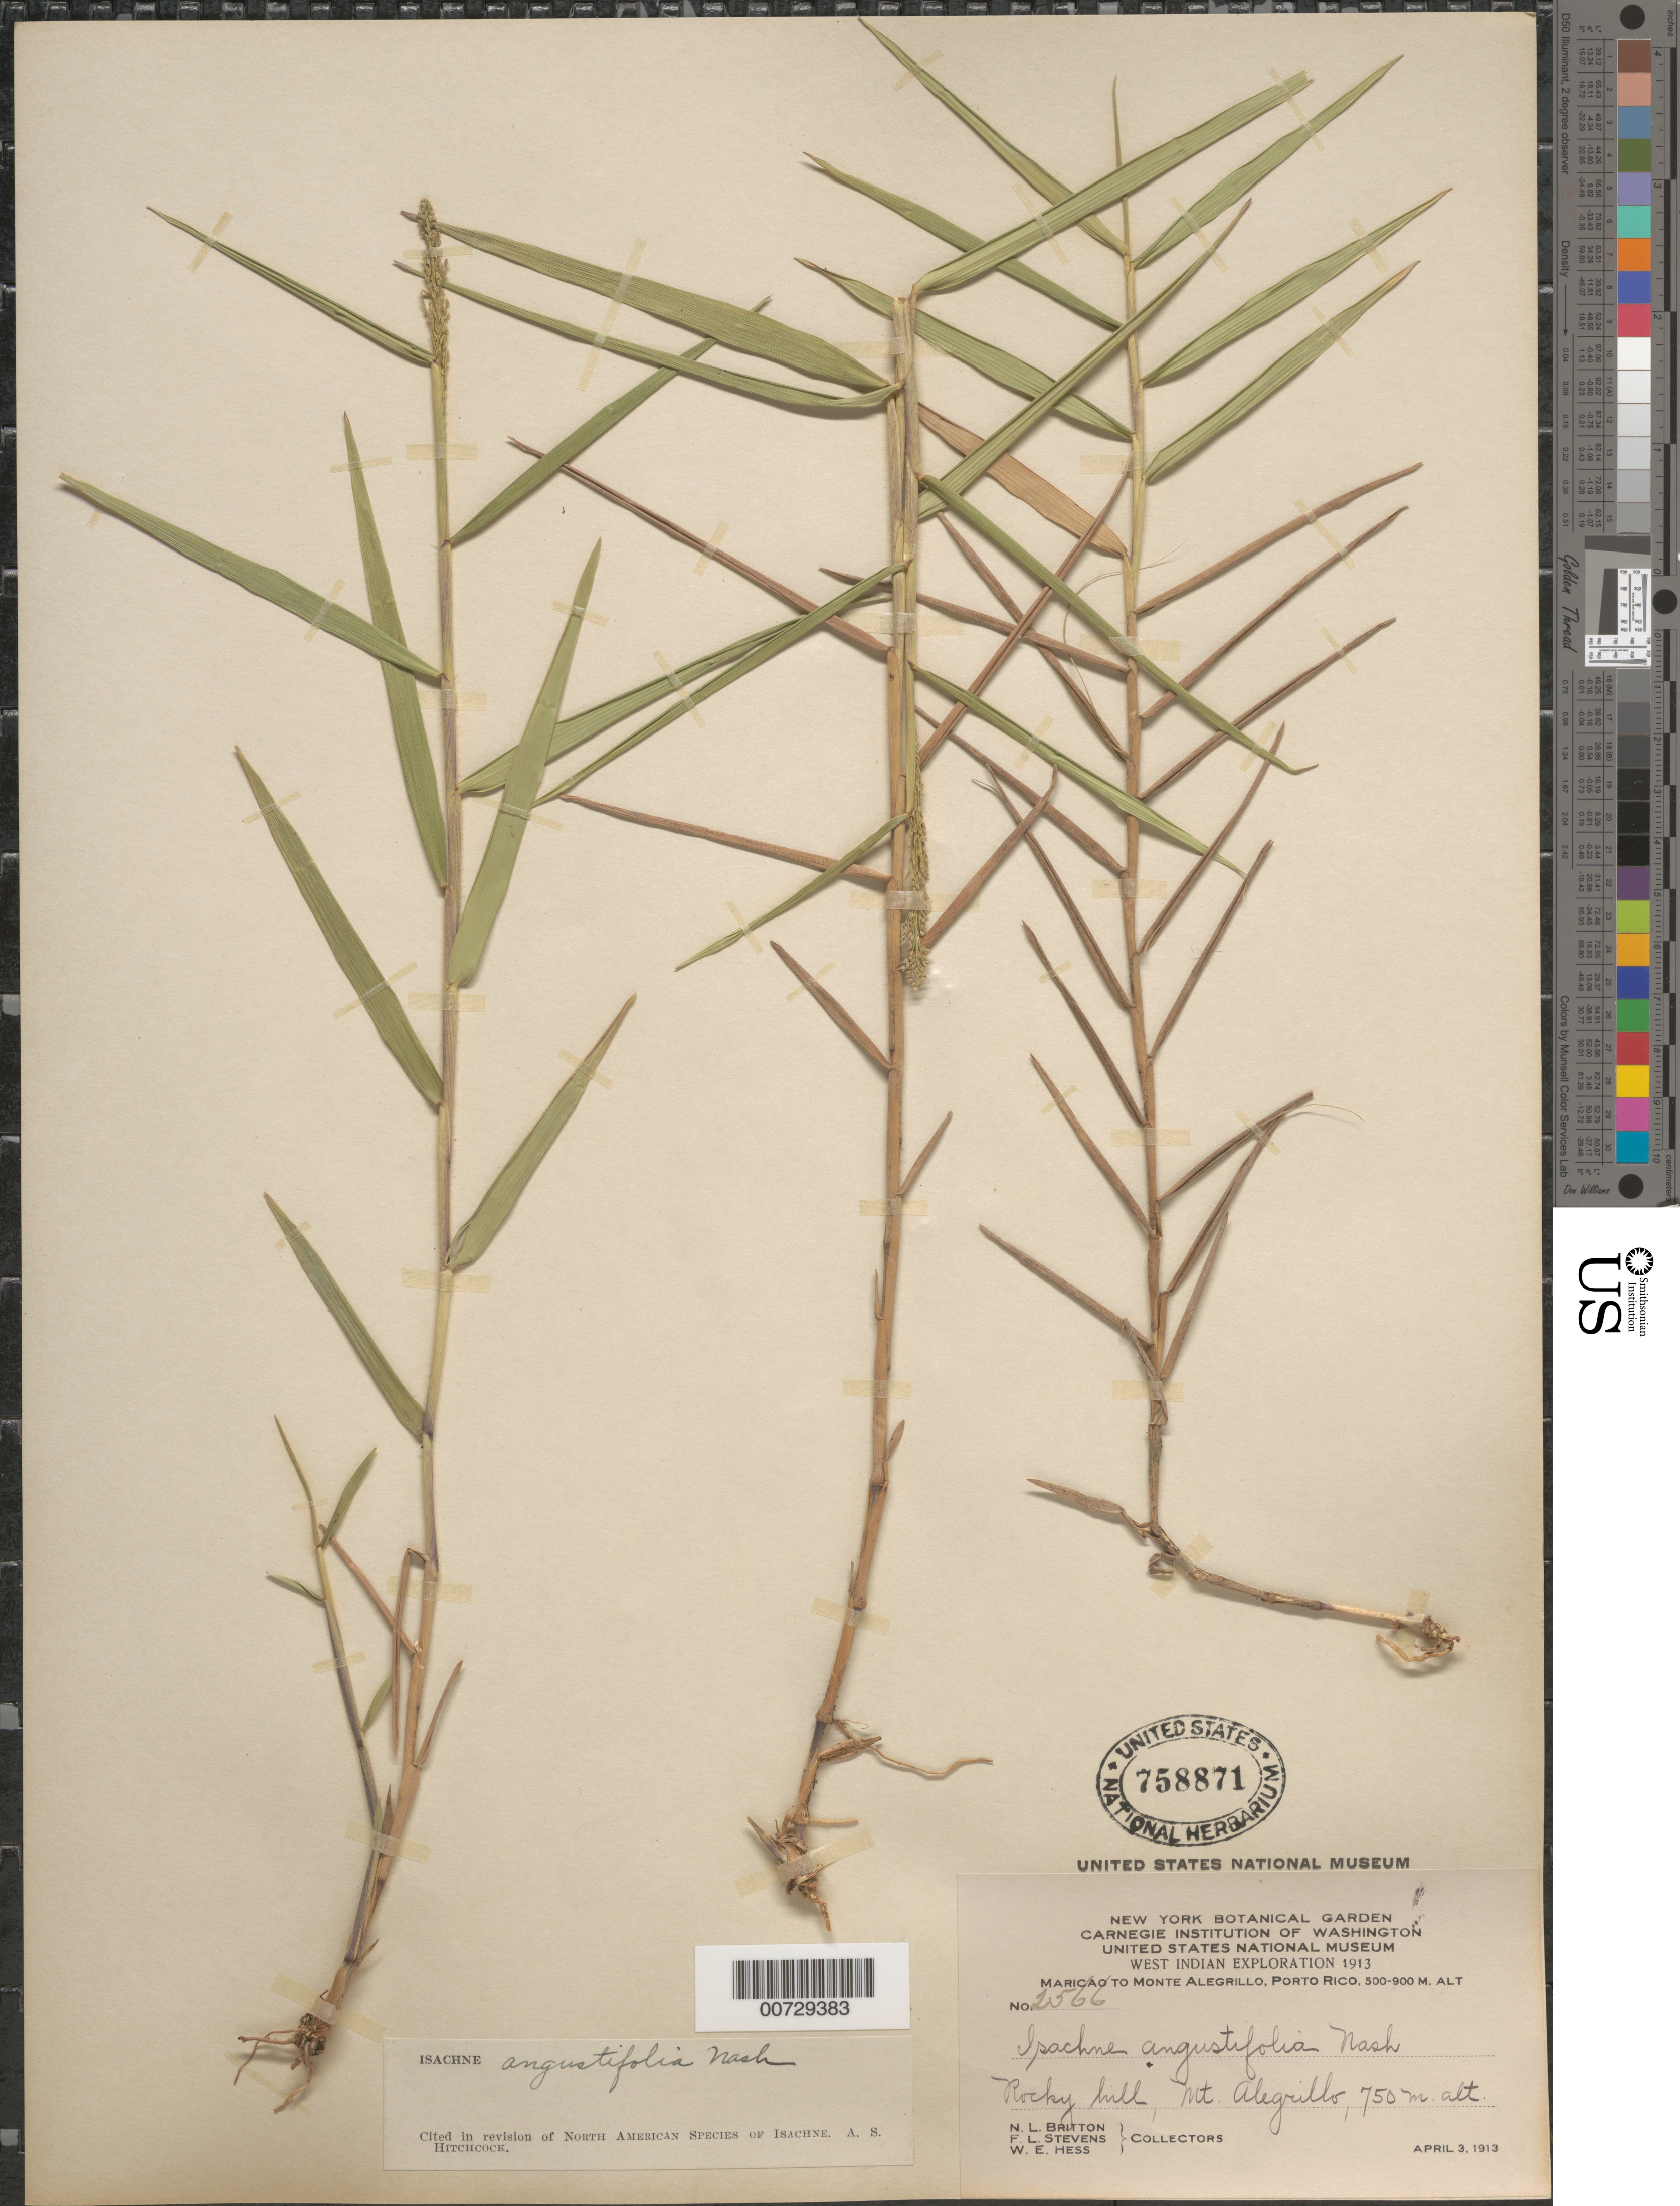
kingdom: Plantae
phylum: Tracheophyta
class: Liliopsida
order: Poales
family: Poaceae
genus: Isachne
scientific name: Isachne angustifolia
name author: Nash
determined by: Hitchcock, Albert S.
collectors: N. Britton, F. L. Stevens & W. Hess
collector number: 2566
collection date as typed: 03 Apr 1913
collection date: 1913-04-03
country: Puerto Rico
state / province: Maricao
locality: Mt. Alegrillo, from Maricao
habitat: Rocky hill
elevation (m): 750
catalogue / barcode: US 758871